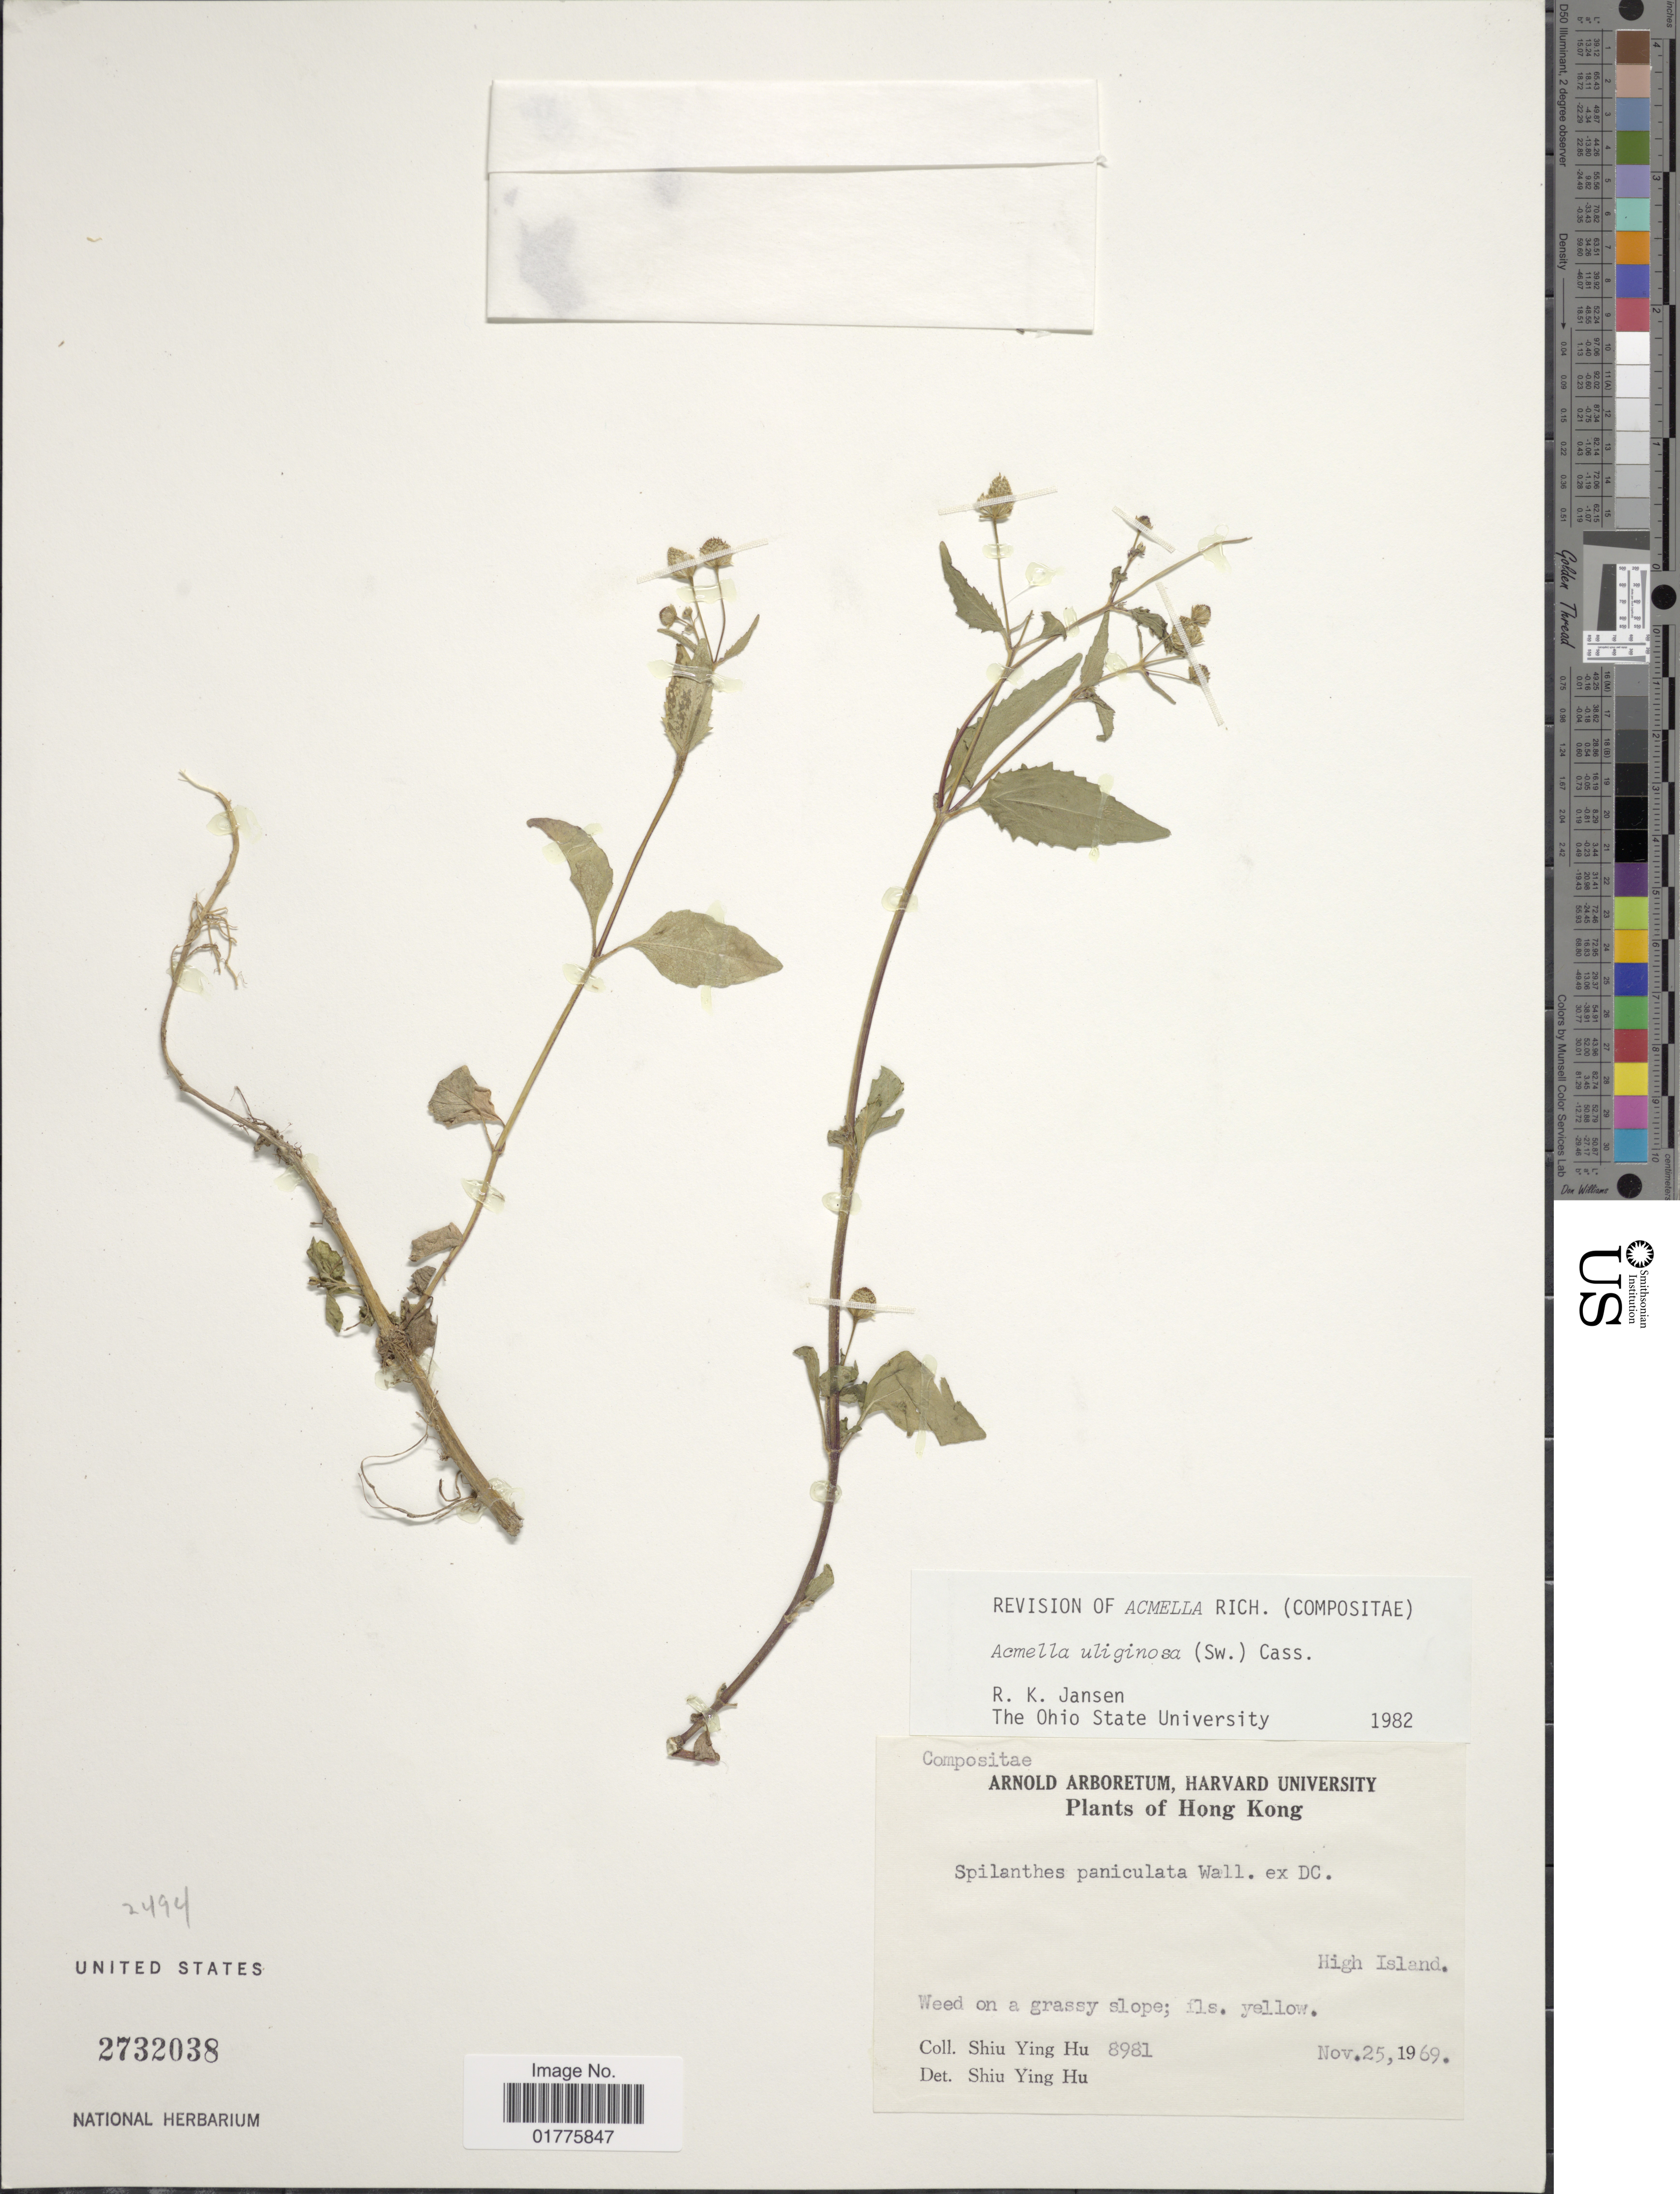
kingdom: Plantae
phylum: Tracheophyta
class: Magnoliopsida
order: Asterales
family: Asteraceae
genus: Acmella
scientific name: Acmella uliginosa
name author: (Sw.) Cass.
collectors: S. Y. Hu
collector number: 8981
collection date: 1969-11-25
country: China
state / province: Hong Kong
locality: High Island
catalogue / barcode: US 2732038